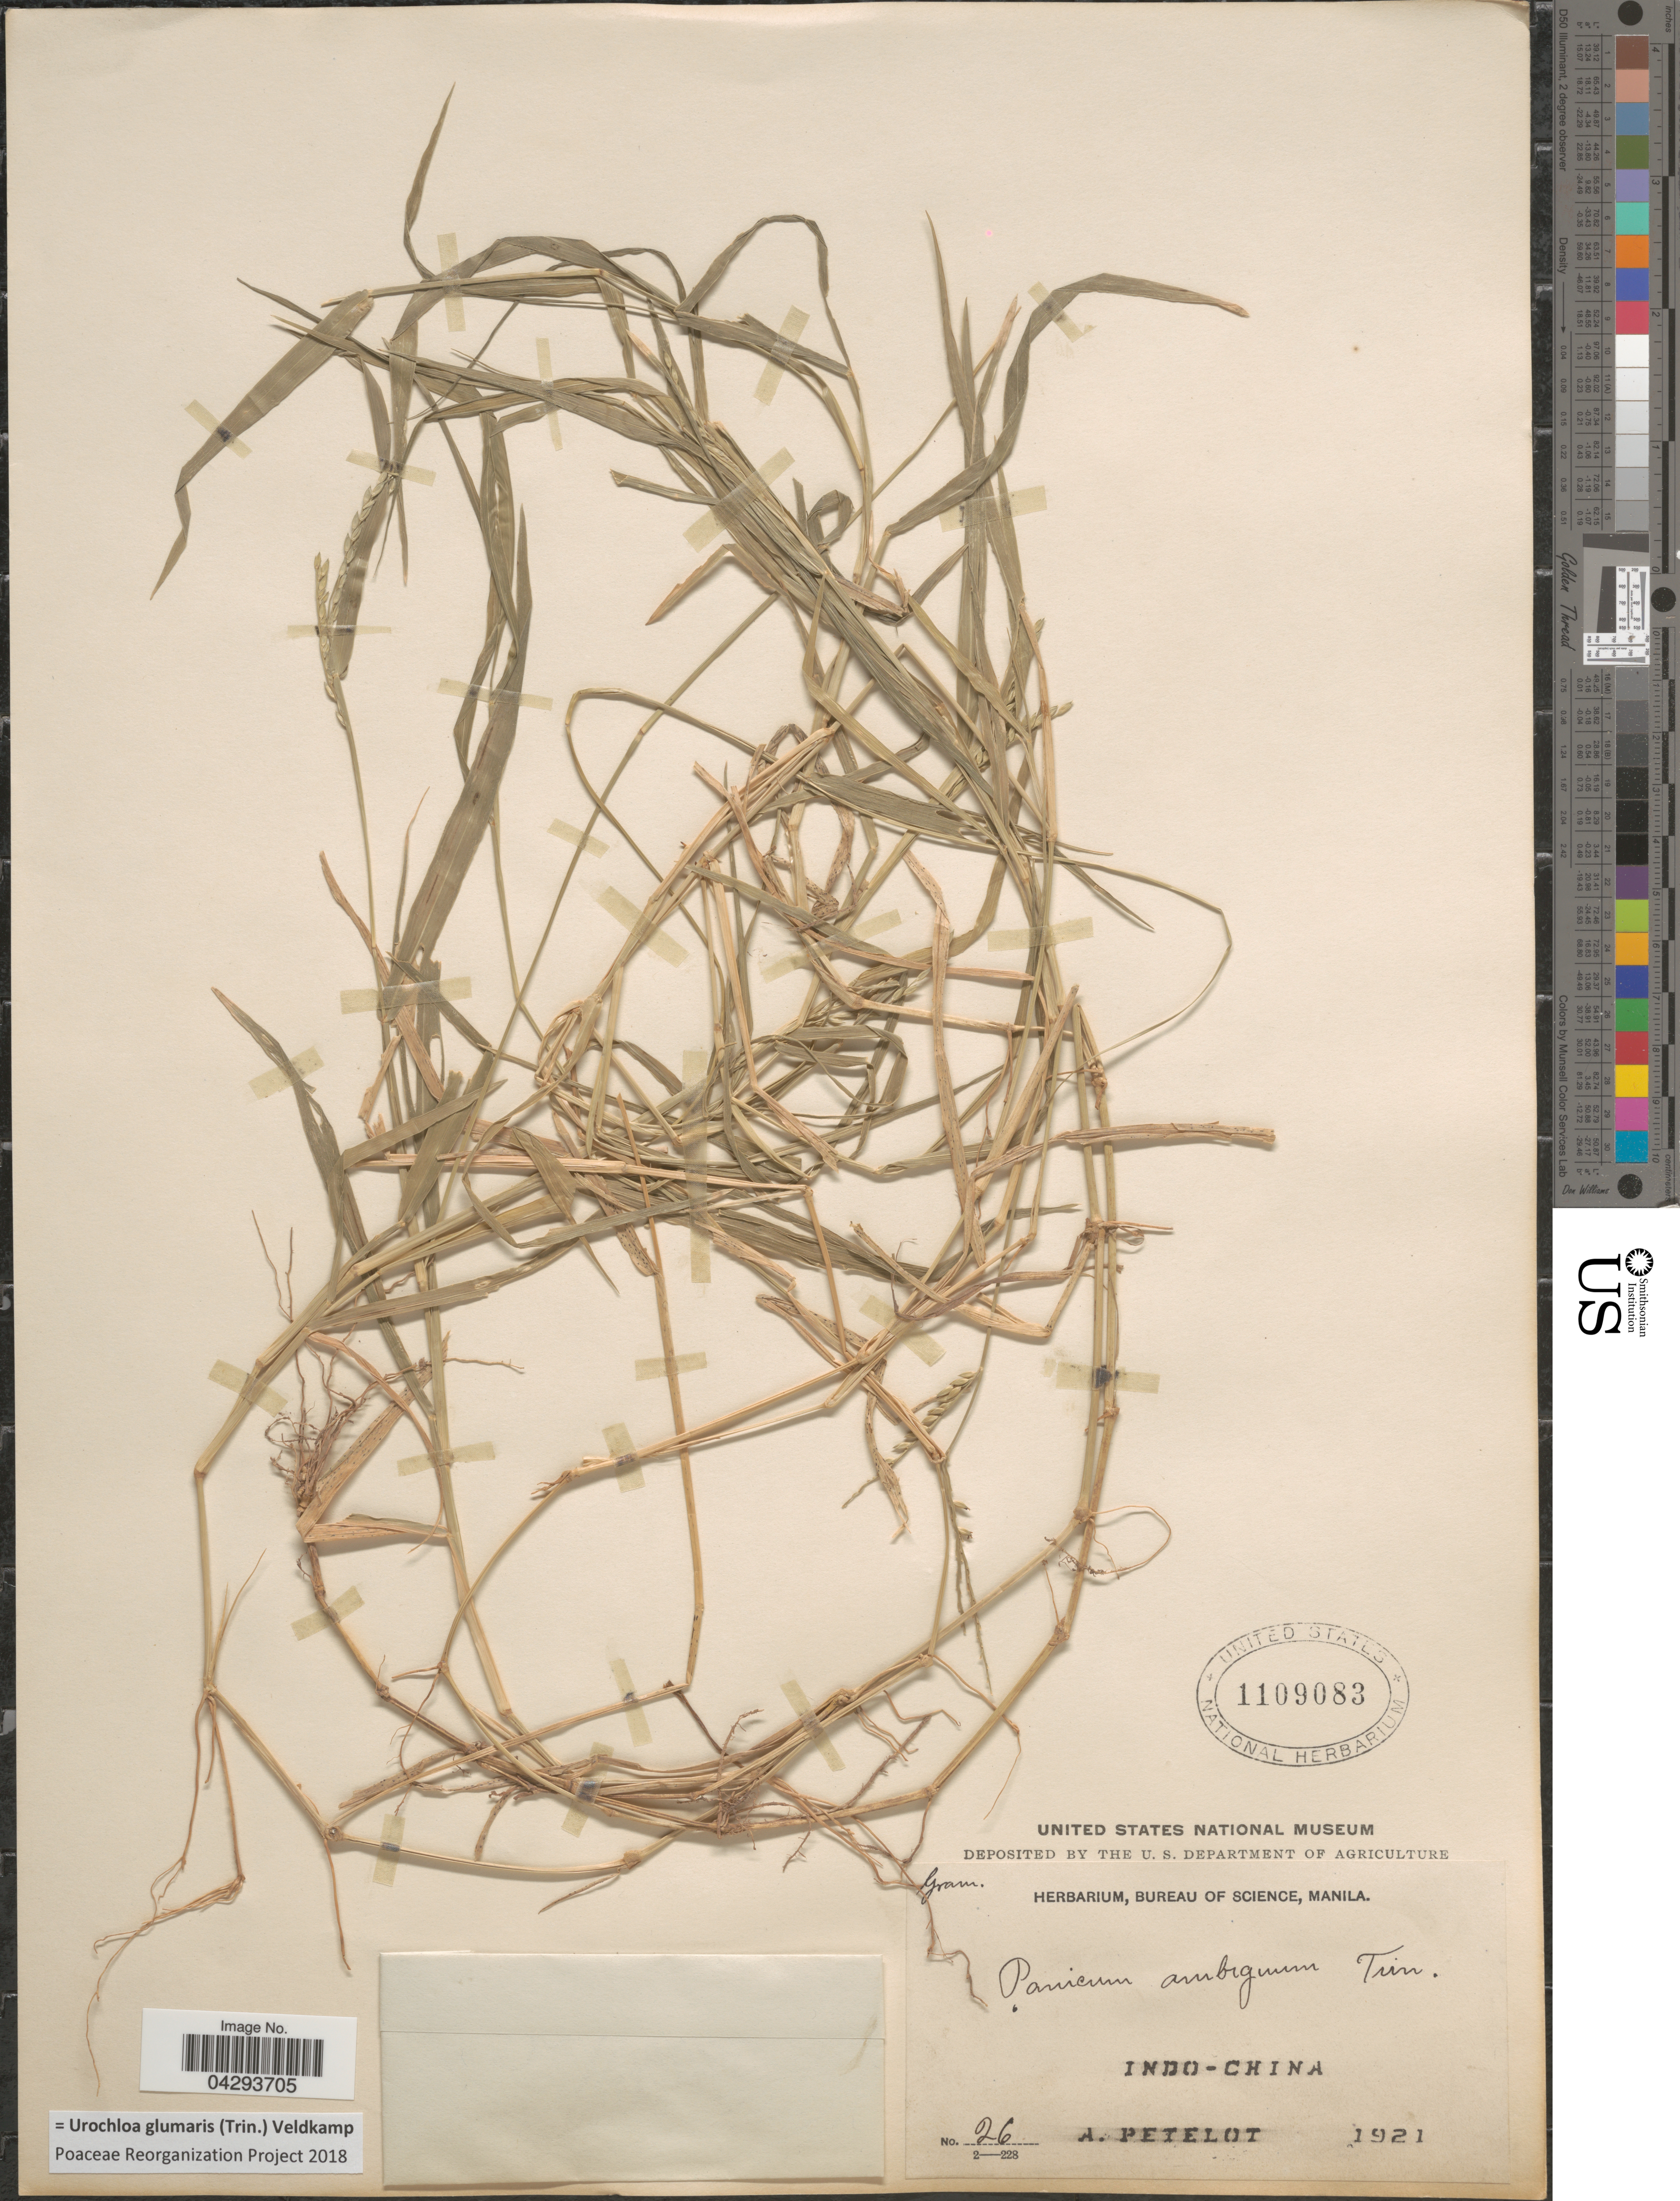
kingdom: Plantae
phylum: Tracheophyta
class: Liliopsida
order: Poales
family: Poaceae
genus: Urochloa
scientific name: Urochloa glumaris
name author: (Trin.) Veldkamp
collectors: A. Petelot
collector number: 26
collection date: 1921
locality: Indo-China.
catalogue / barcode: US 1109083